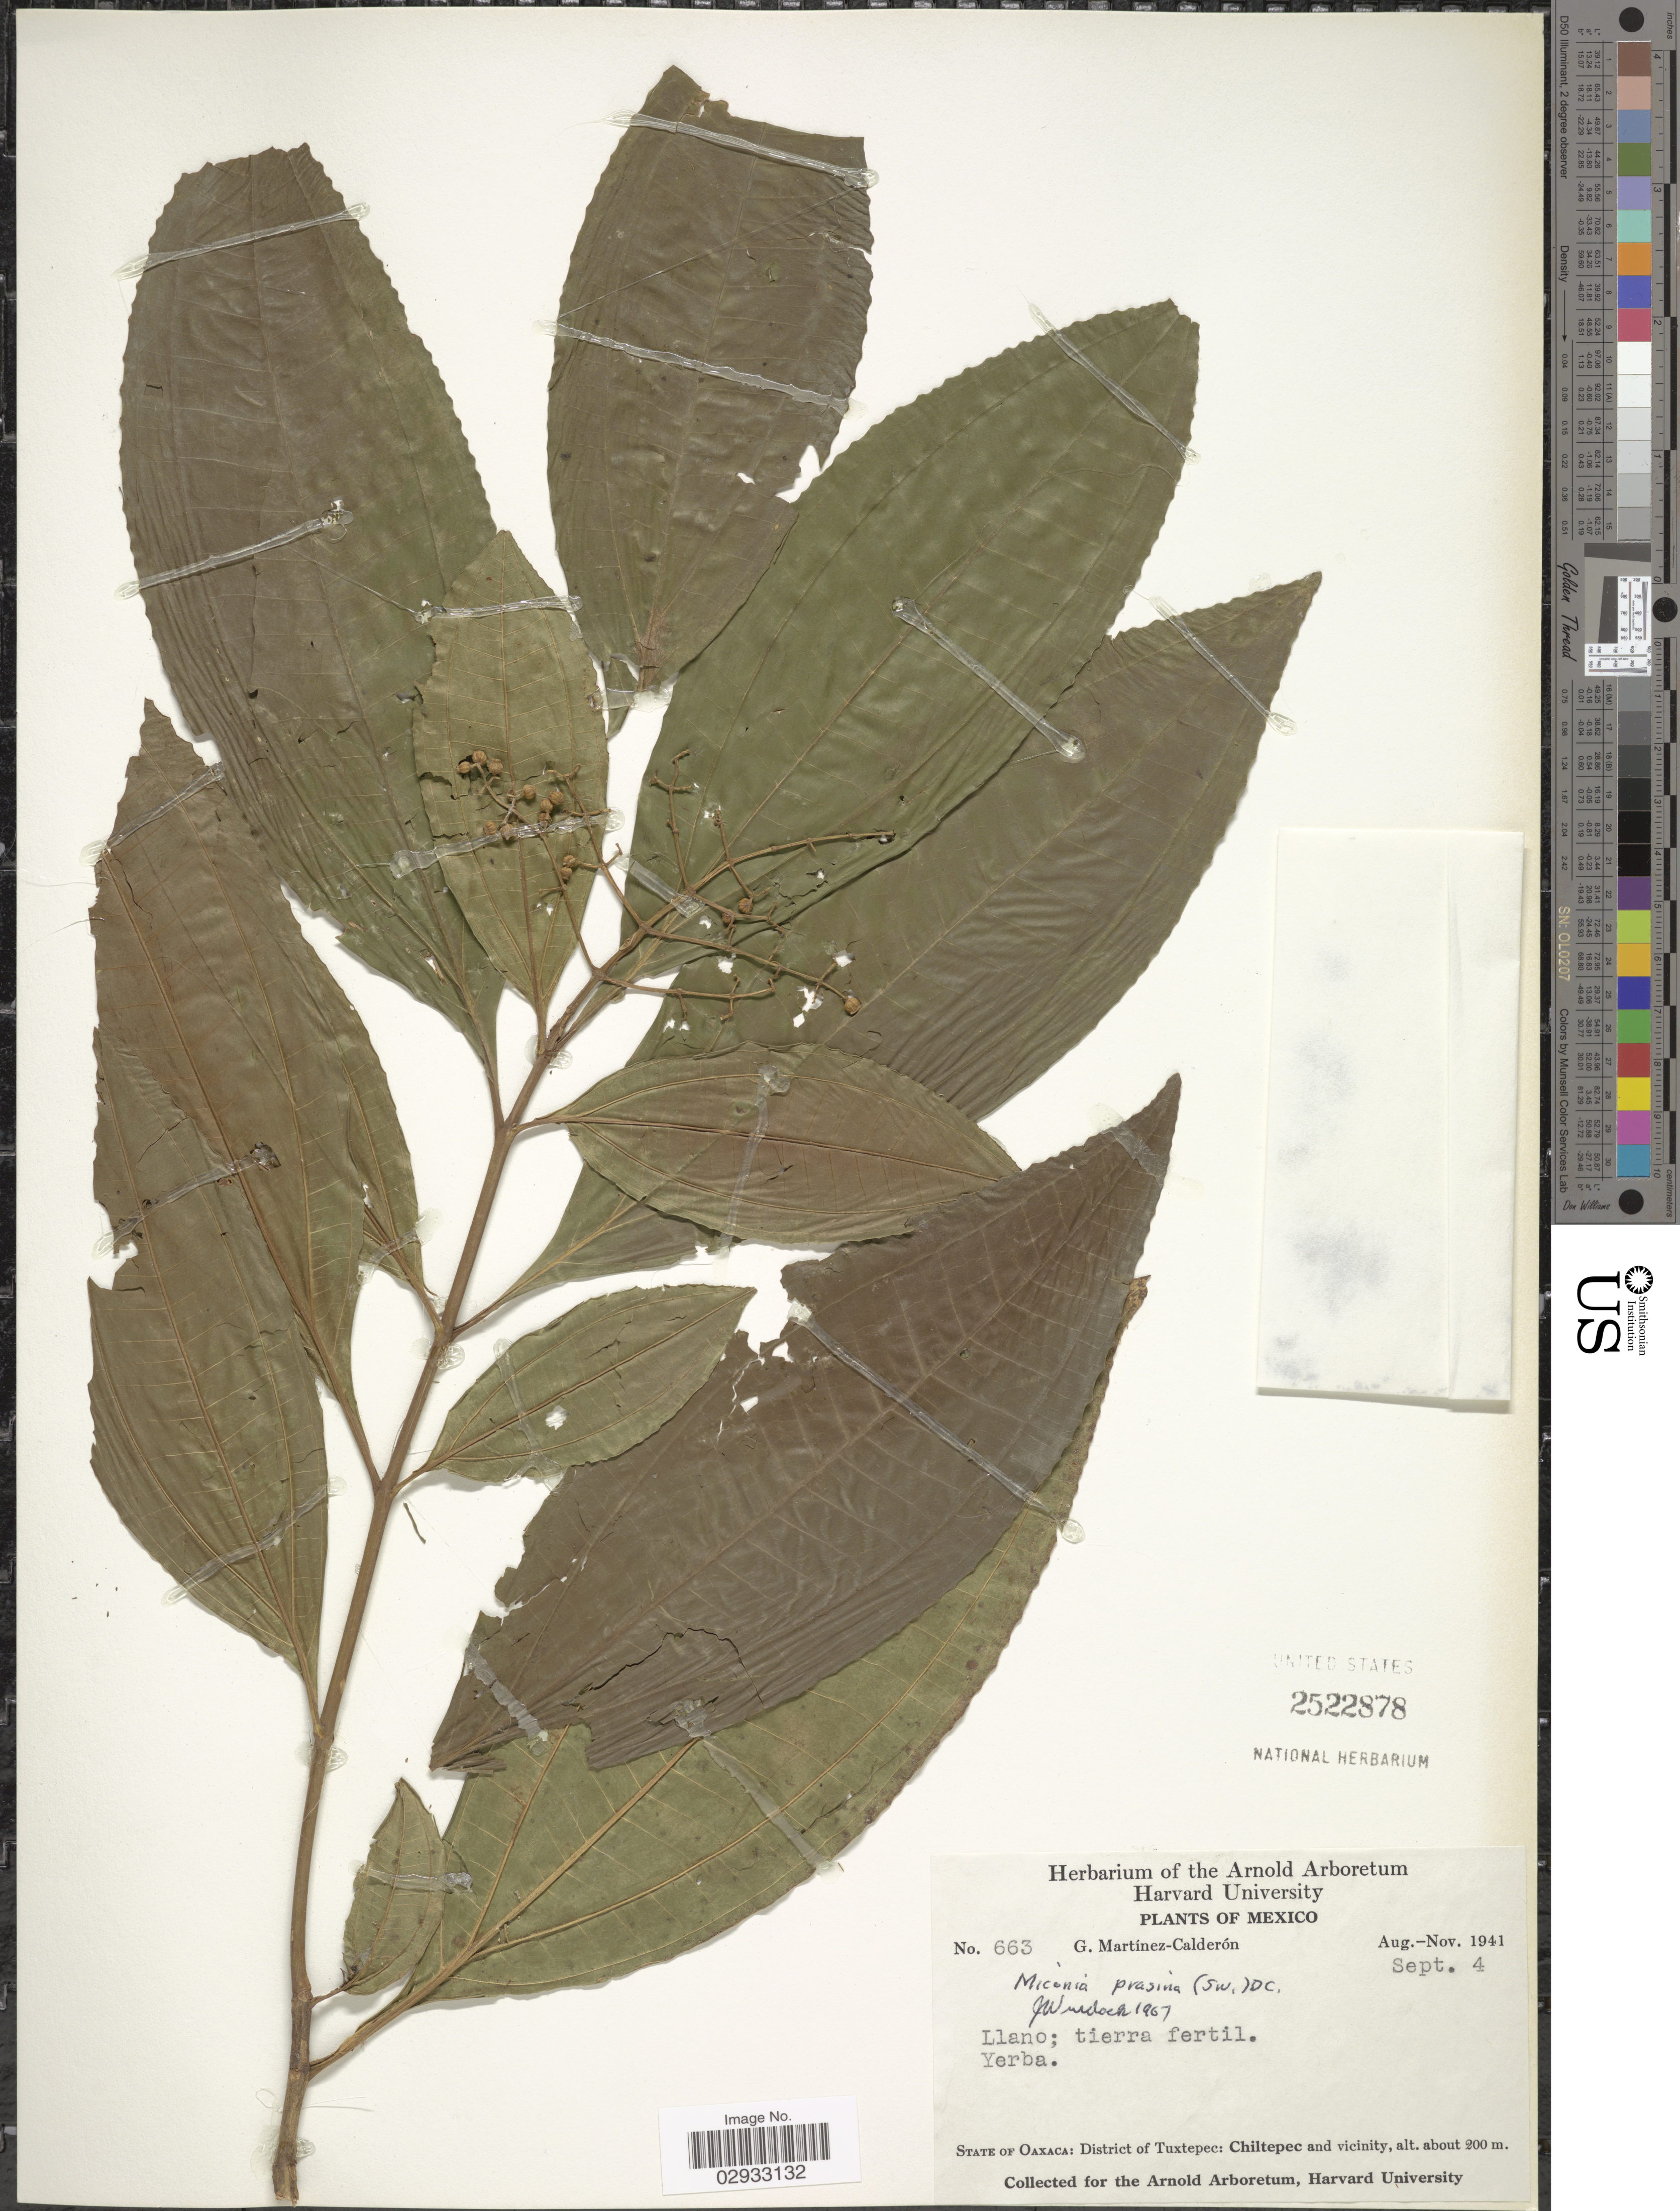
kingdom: Plantae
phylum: Tracheophyta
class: Magnoliopsida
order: Myrtales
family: Melastomataceae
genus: Miconia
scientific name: Miconia pteropoda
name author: Benth.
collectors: G. Martínez Calderón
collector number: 663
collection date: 1941-09-04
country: Mexico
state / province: Oaxaca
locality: State of Oaxaca: District of Tuxtepec: Chiltepec and vicinity.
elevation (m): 200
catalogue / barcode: US 2522878